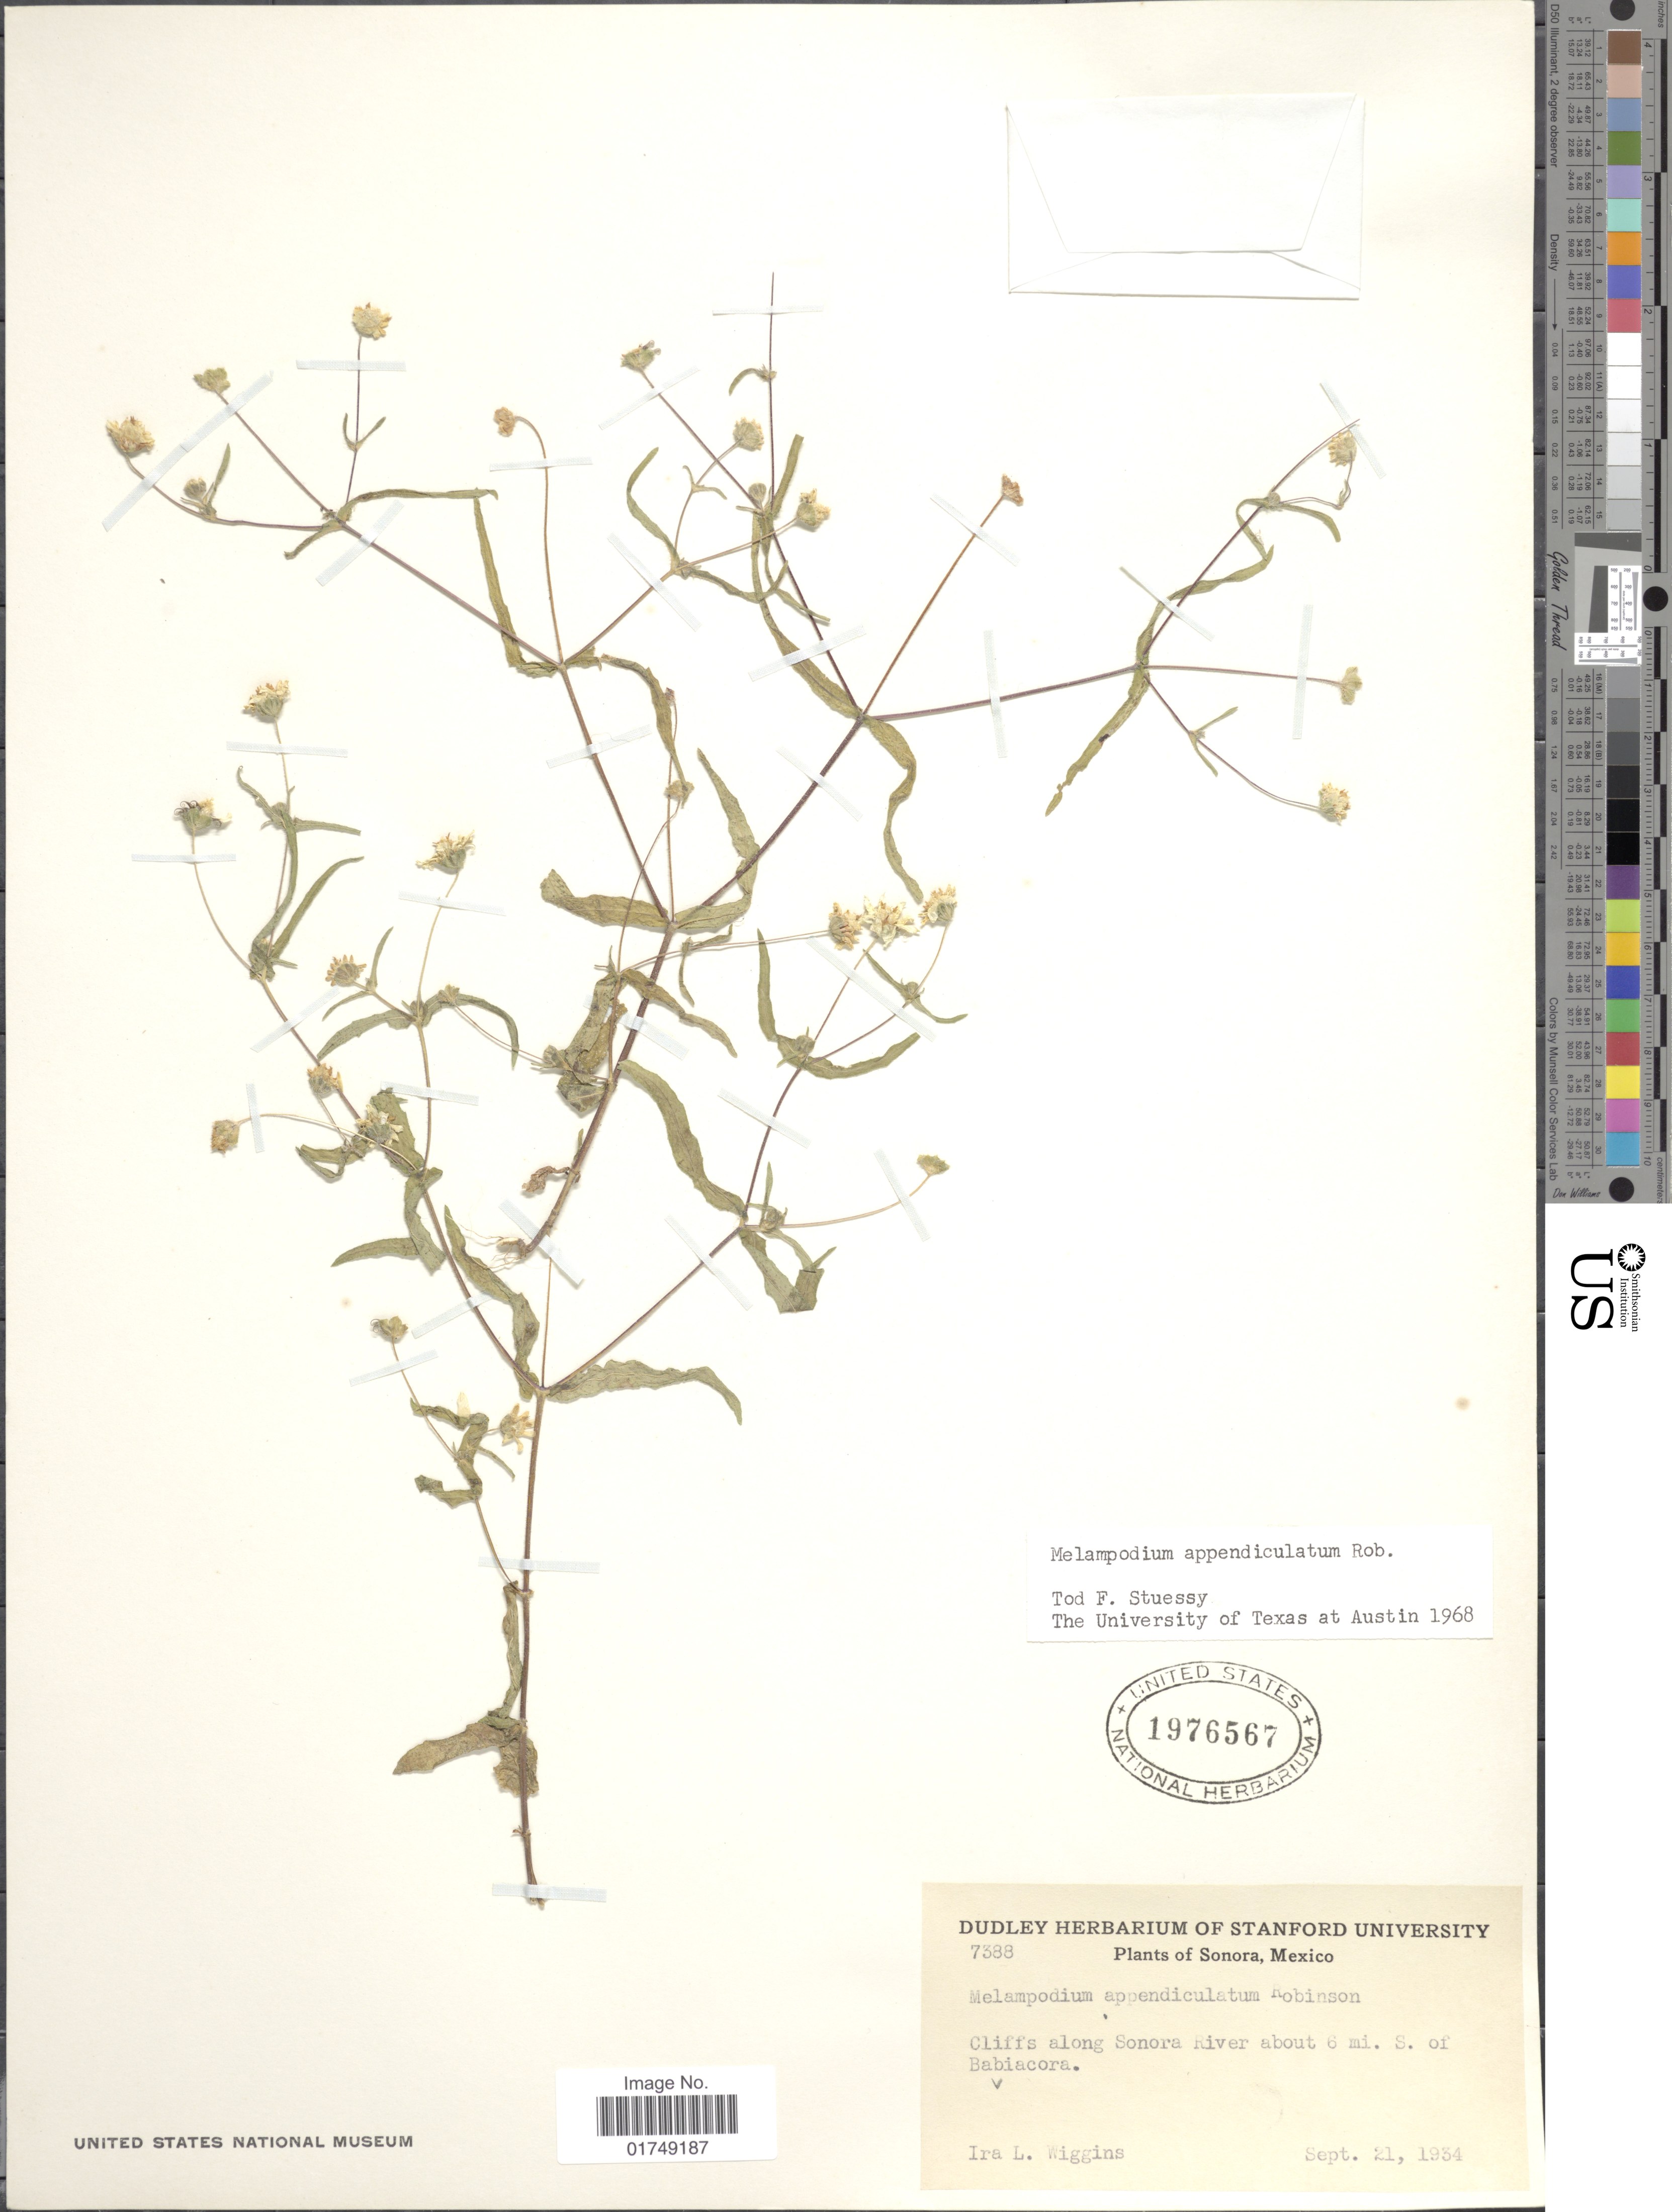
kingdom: Plantae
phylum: Tracheophyta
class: Magnoliopsida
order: Asterales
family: Asteraceae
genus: Melampodium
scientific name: Melampodium appendiculatum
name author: B.L. Rob.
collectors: I. L. Wiggins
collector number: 7388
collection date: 1934-09-21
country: Mexico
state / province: Sonora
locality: Cliffs along Sonora River about 6 mi S of Babiacora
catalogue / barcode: US 1976567